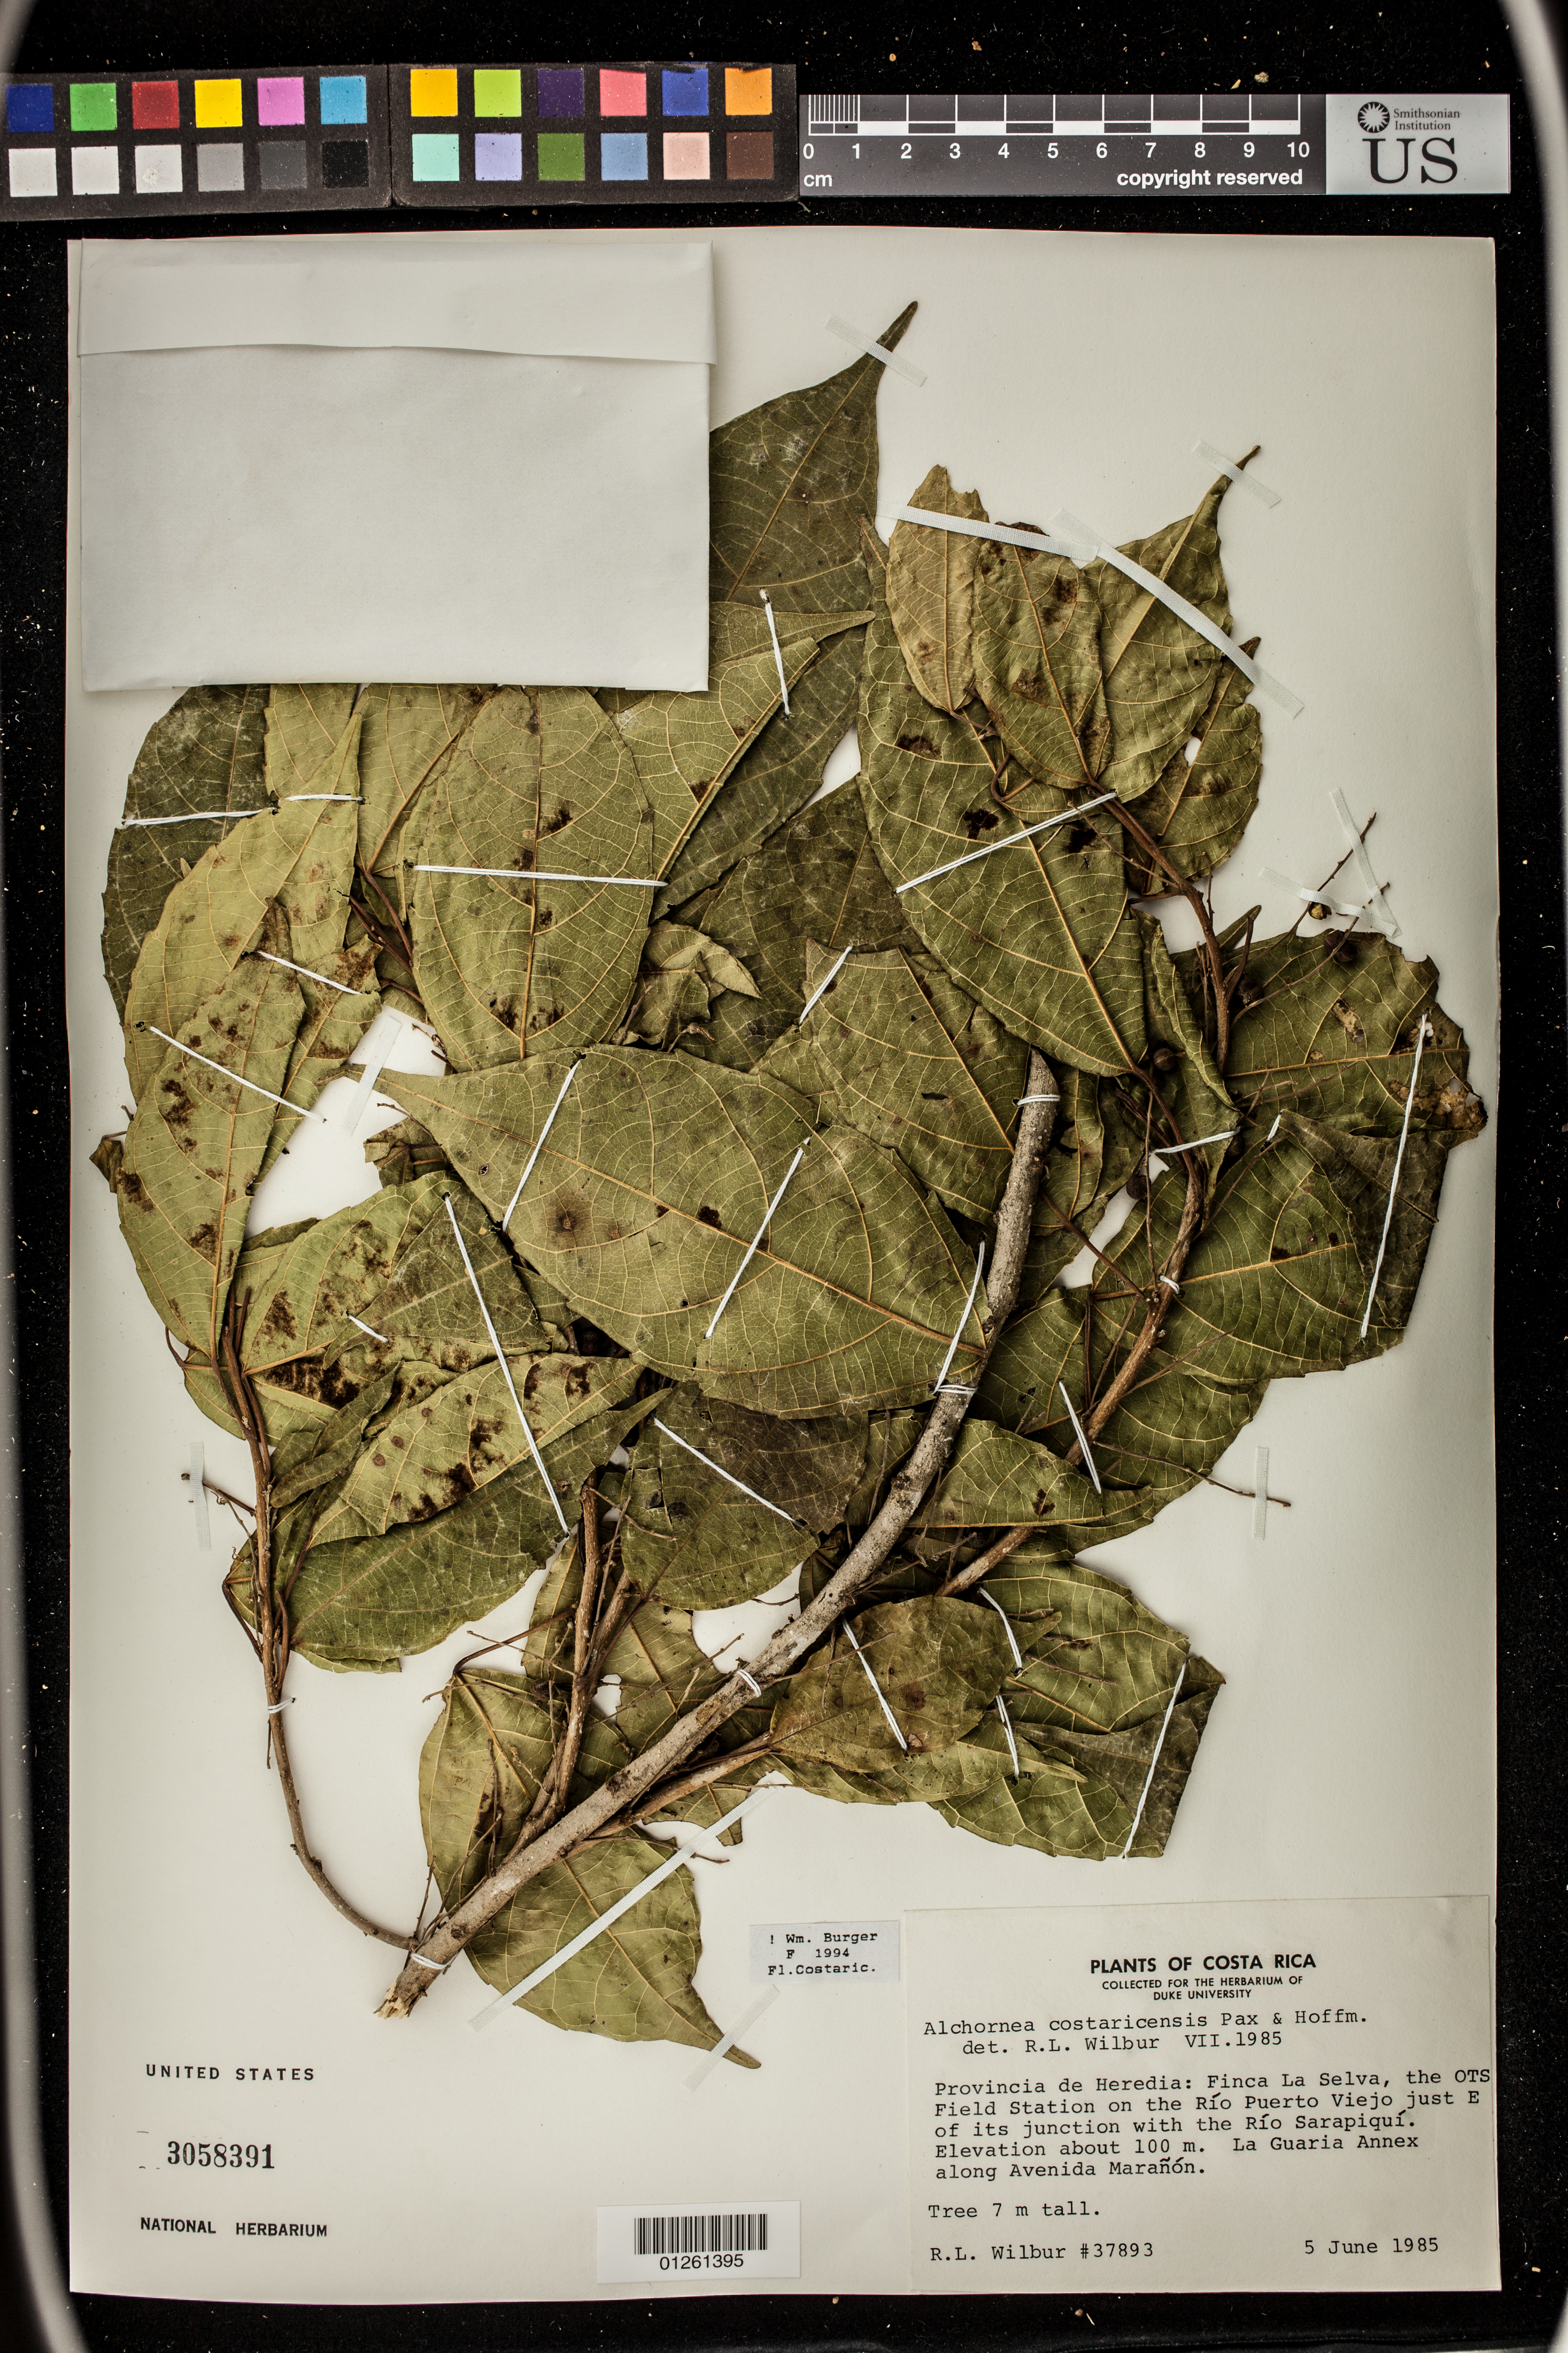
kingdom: Plantae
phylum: Tracheophyta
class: Magnoliopsida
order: Malpighiales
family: Euphorbiaceae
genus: Alchornea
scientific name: Alchornea costaricensis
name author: Pax & K. Hoffm. in Engl.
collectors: R. L. Wilbur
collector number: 37893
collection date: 1985-06-05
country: Costa Rica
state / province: Heredia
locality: Finca La Selva, the OTS Field Station on the Rio Puert Viejo just E of its junction with the Rio Sarapiqui. La Guaria Annex along Avenida Maranon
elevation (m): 100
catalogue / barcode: US 3058391